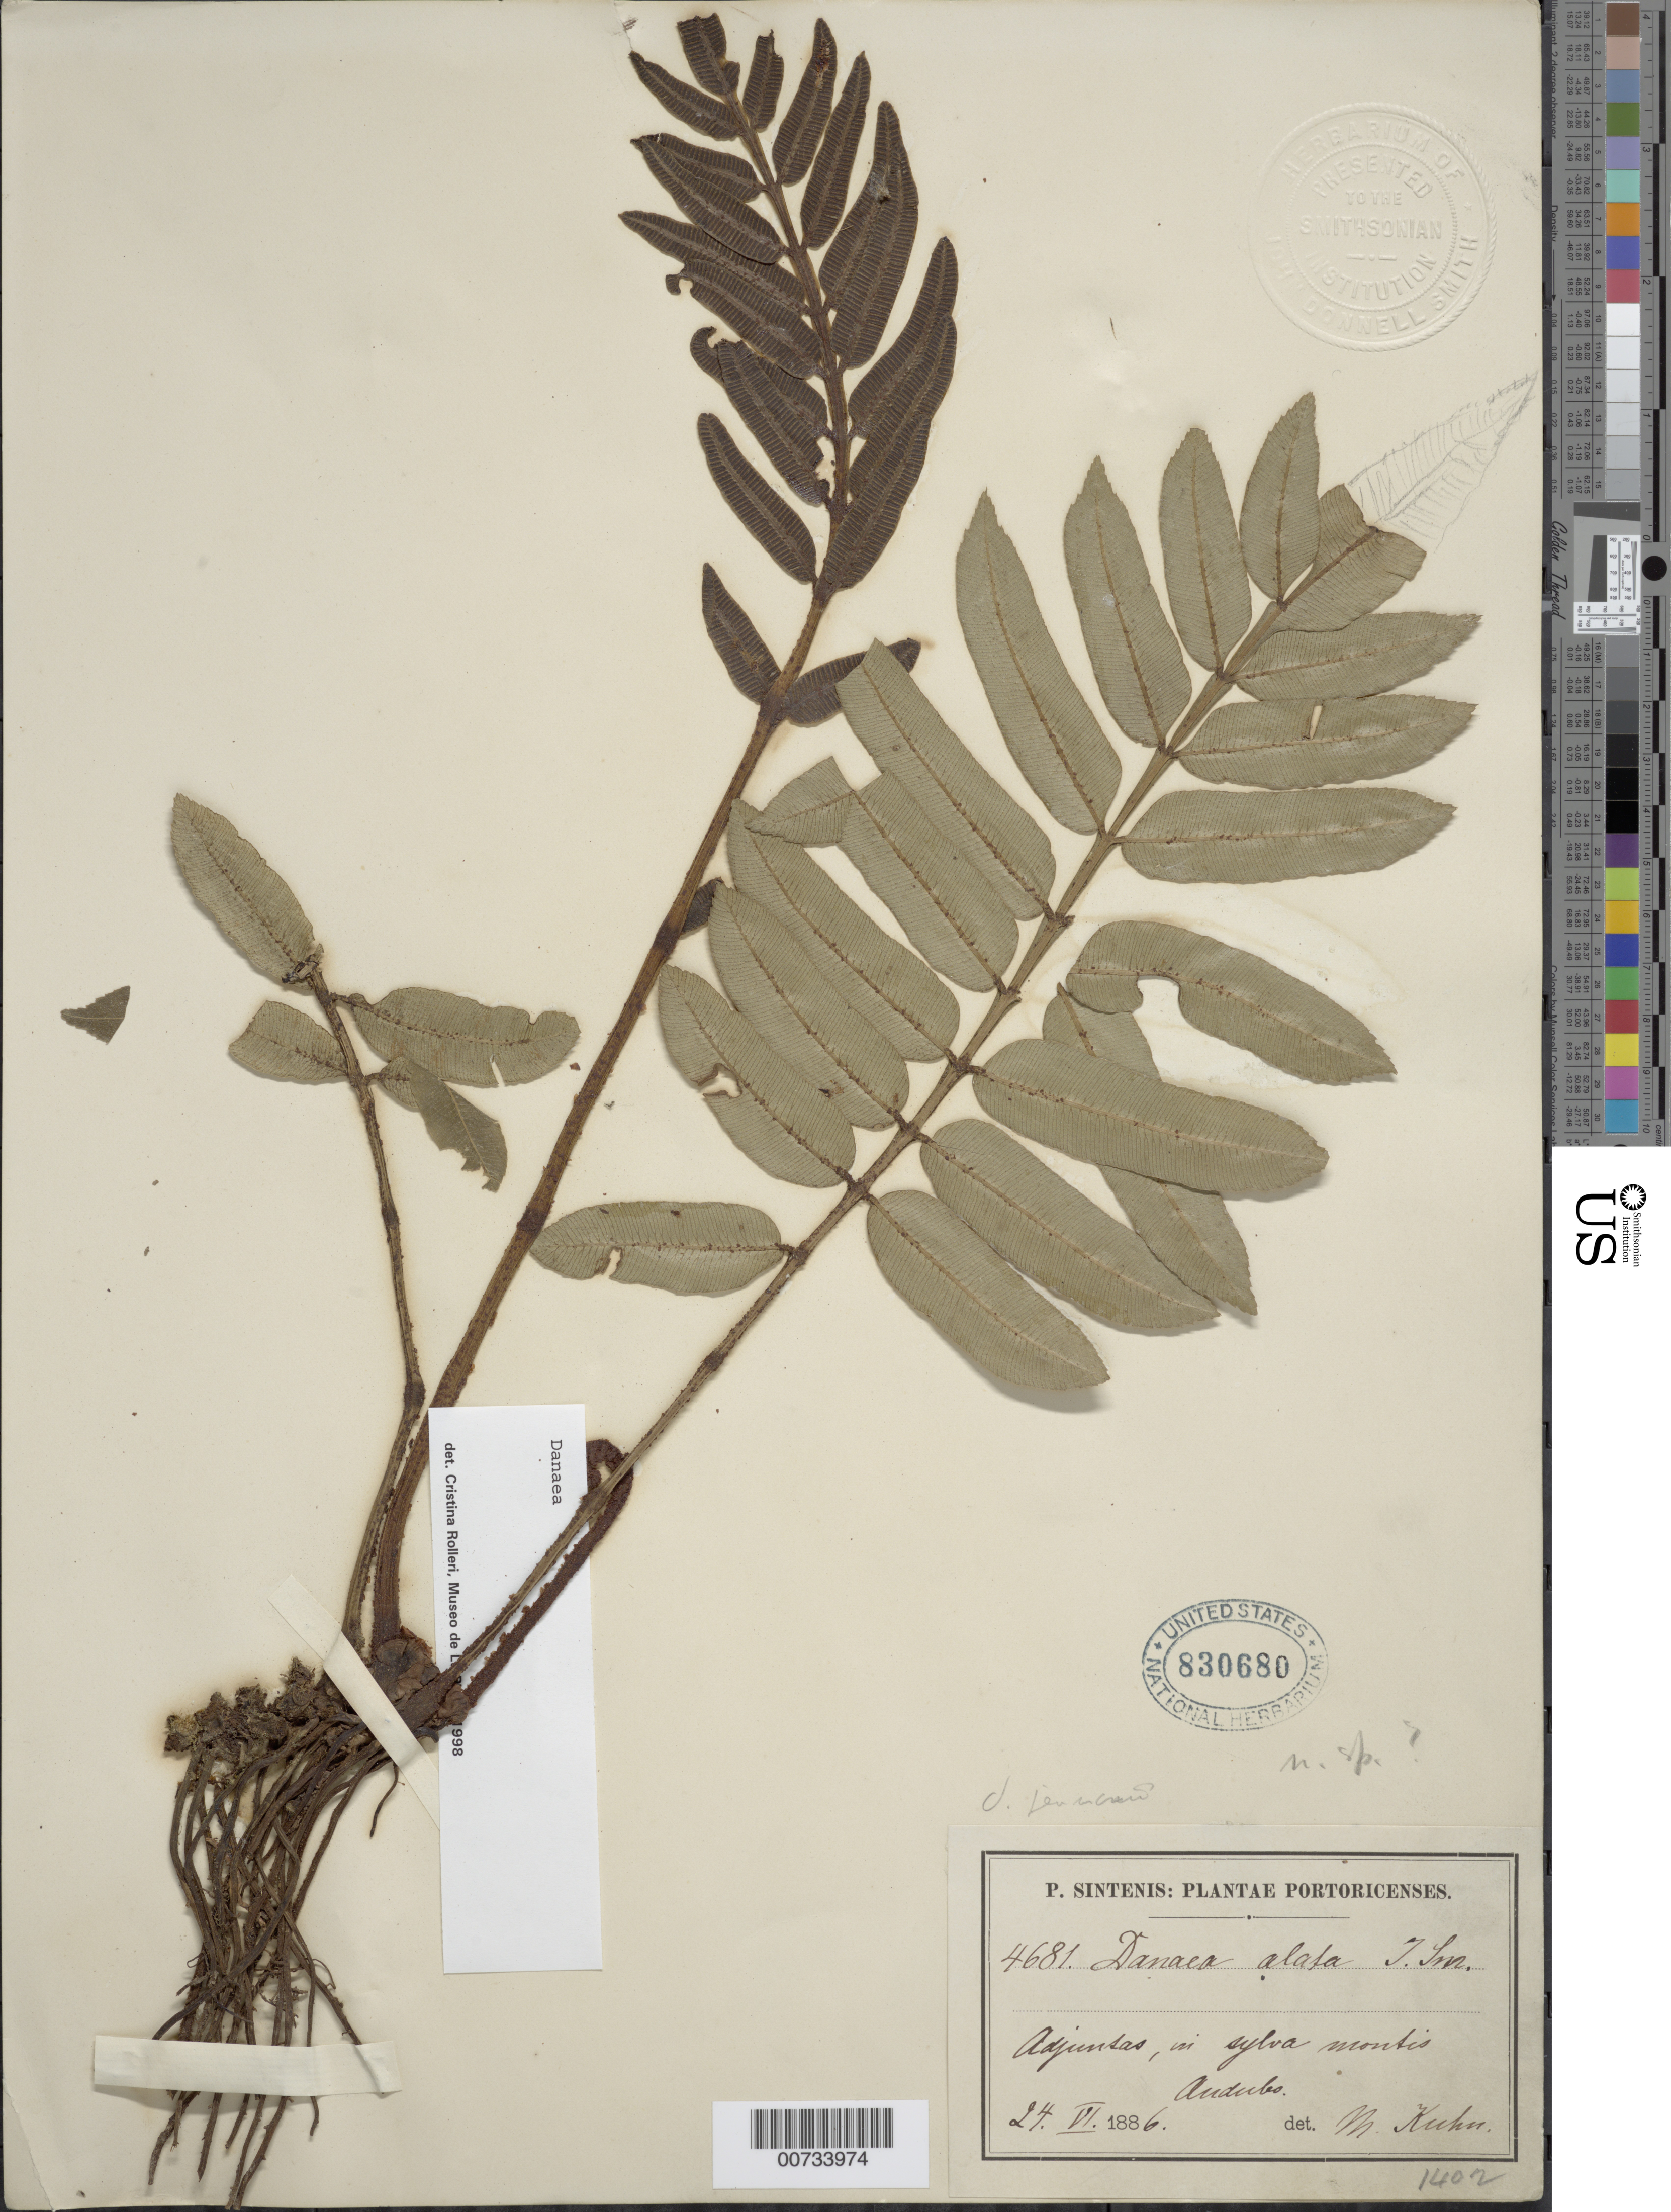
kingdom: Plantae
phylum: Tracheophyta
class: Polypodiopsida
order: Marattiales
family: Marattiaceae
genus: Danaea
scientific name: Danaea moritziana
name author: C. Presl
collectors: P. Sintenis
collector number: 4681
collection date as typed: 24 Jun 1886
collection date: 1886-06-24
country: Puerto Rico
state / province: Adjuntas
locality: Adjuntas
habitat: In sylva montis Andubo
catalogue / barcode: US 830680